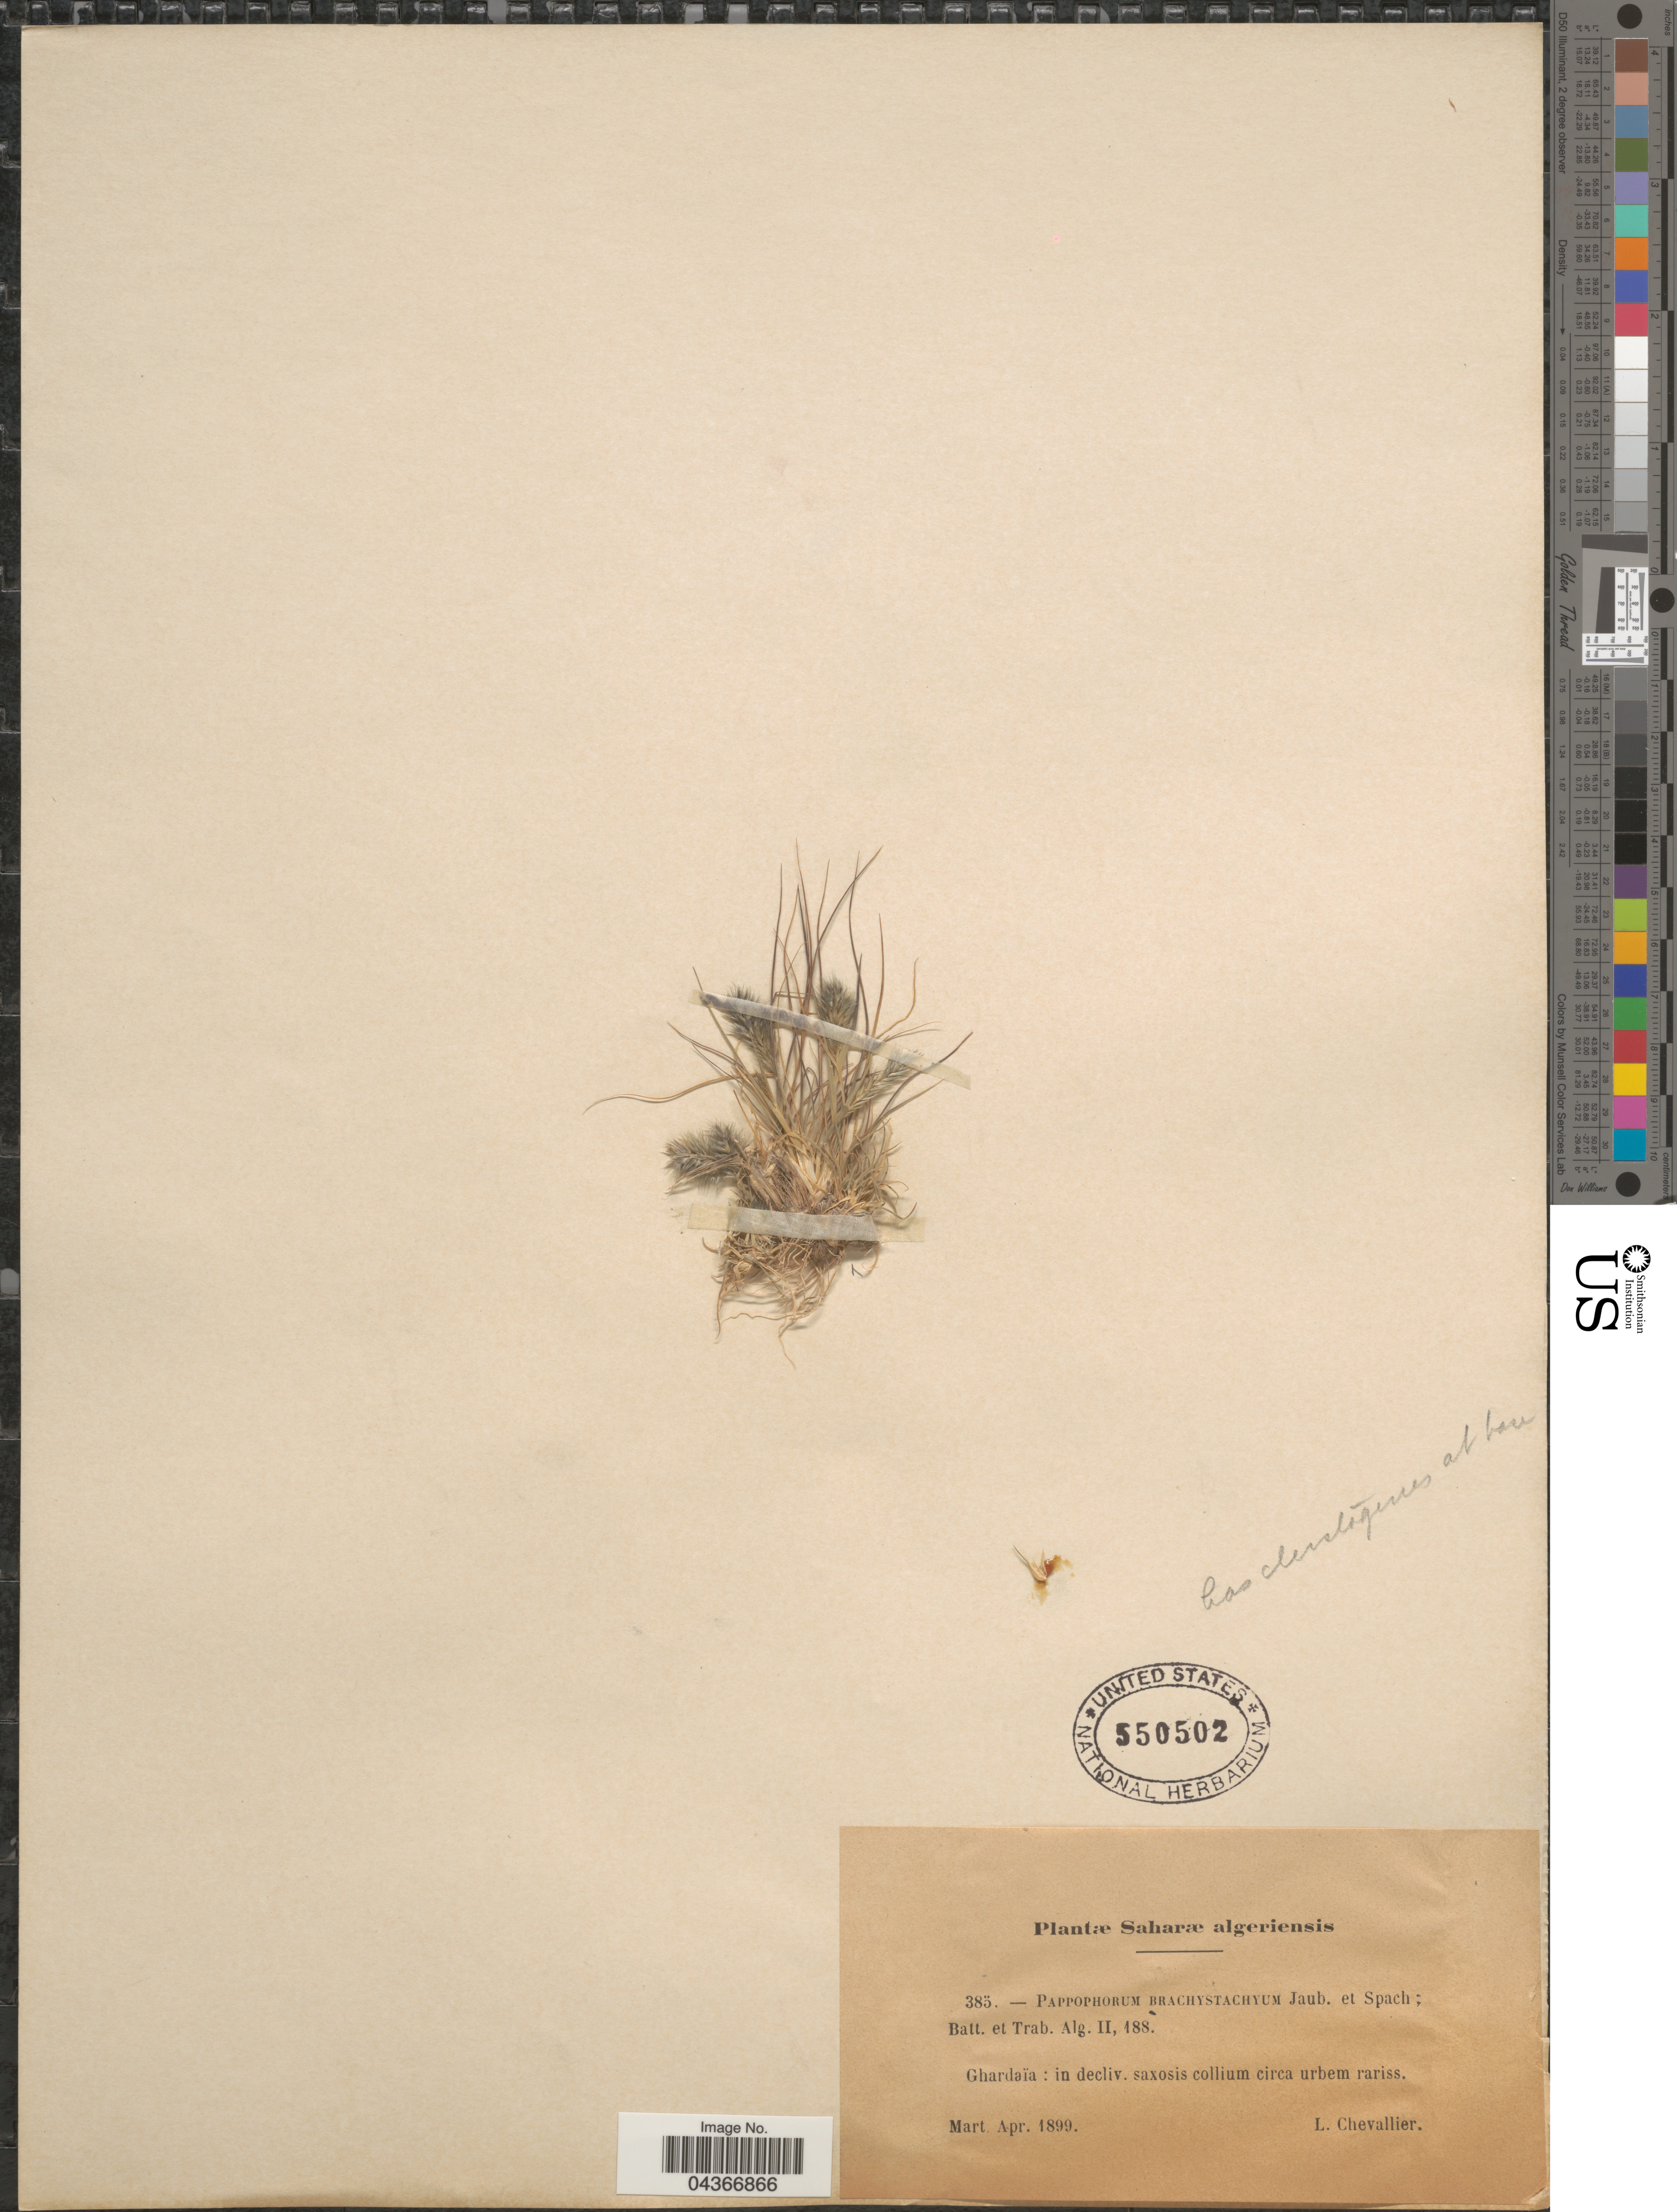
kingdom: Plantae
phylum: Tracheophyta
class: Liliopsida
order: Poales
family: Poaceae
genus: Enneapogon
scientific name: Enneapogon desvauxii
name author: P. Beauv.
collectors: L. Chevallier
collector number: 385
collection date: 1899-03/1899-04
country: Algeria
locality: Saharæ algeriensis. Ghardaïa : in decliv. saxosis collium circa urbem rariss.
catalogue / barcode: US 550502